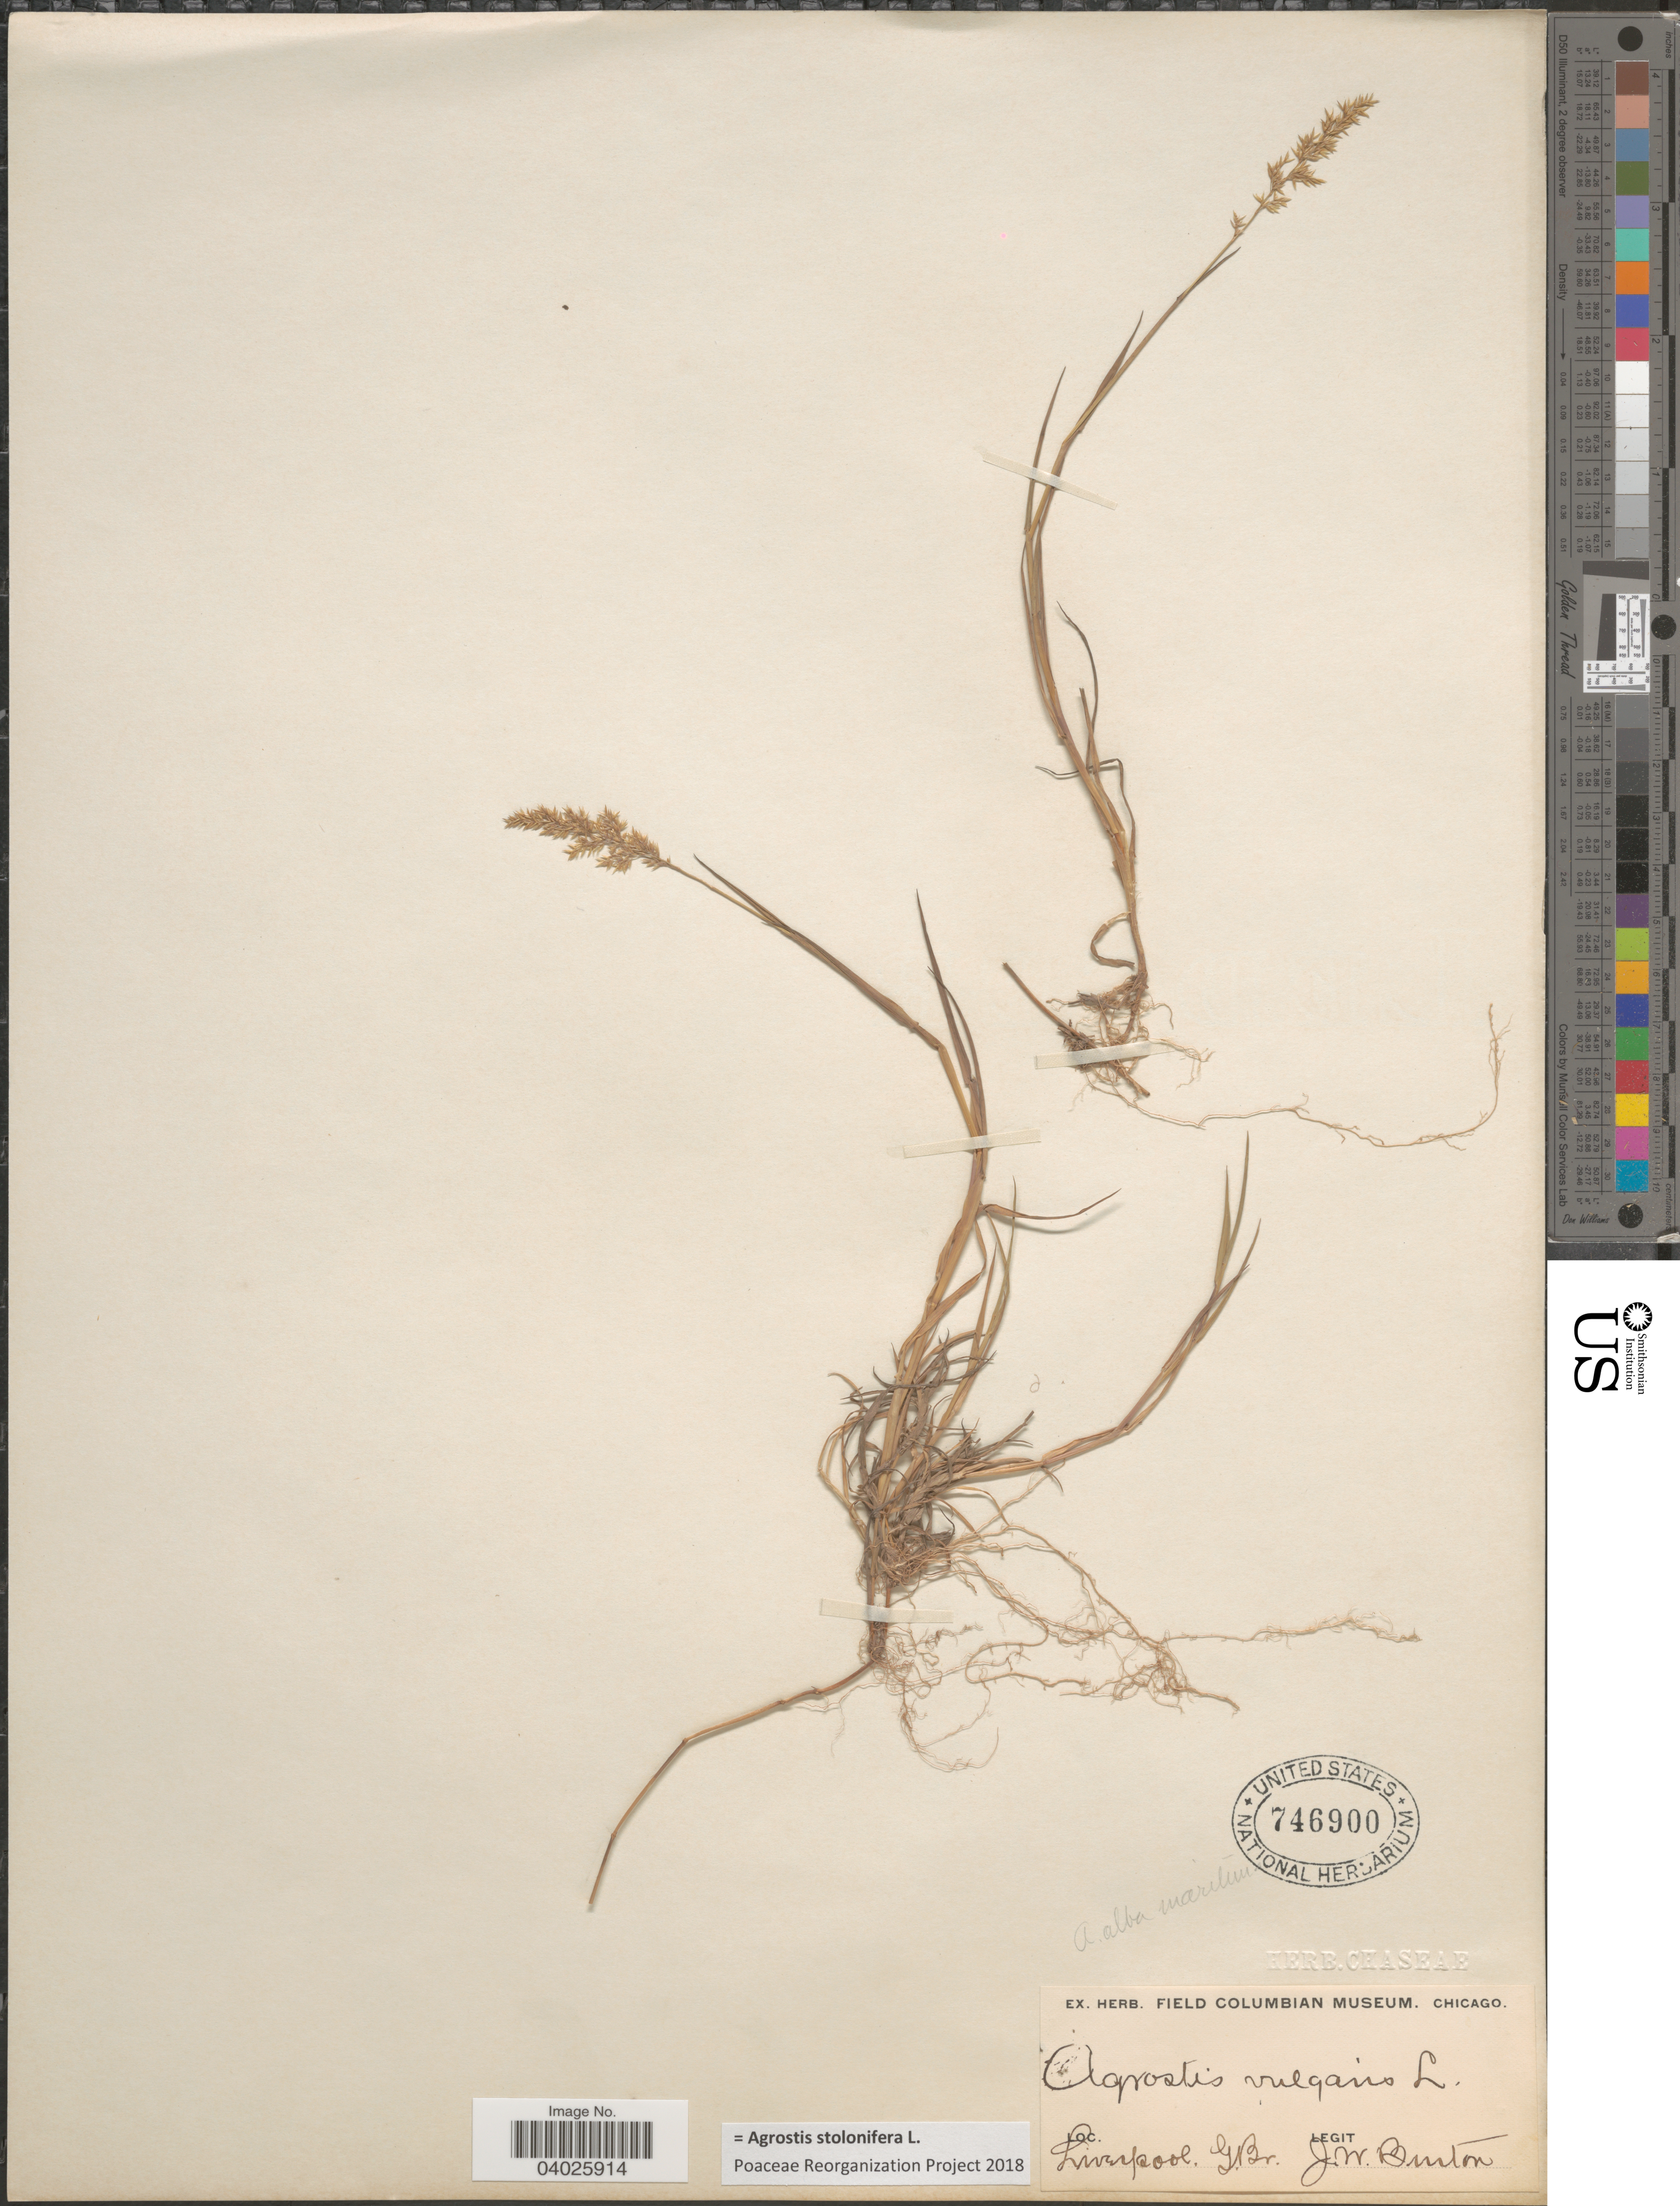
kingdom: Plantae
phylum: Tracheophyta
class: Liliopsida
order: Poales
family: Poaceae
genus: Agrostis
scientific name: Agrostis stolonifera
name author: L.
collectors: J. Burton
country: United Kingdom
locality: Liverpool, G. Br.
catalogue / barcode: US 746900